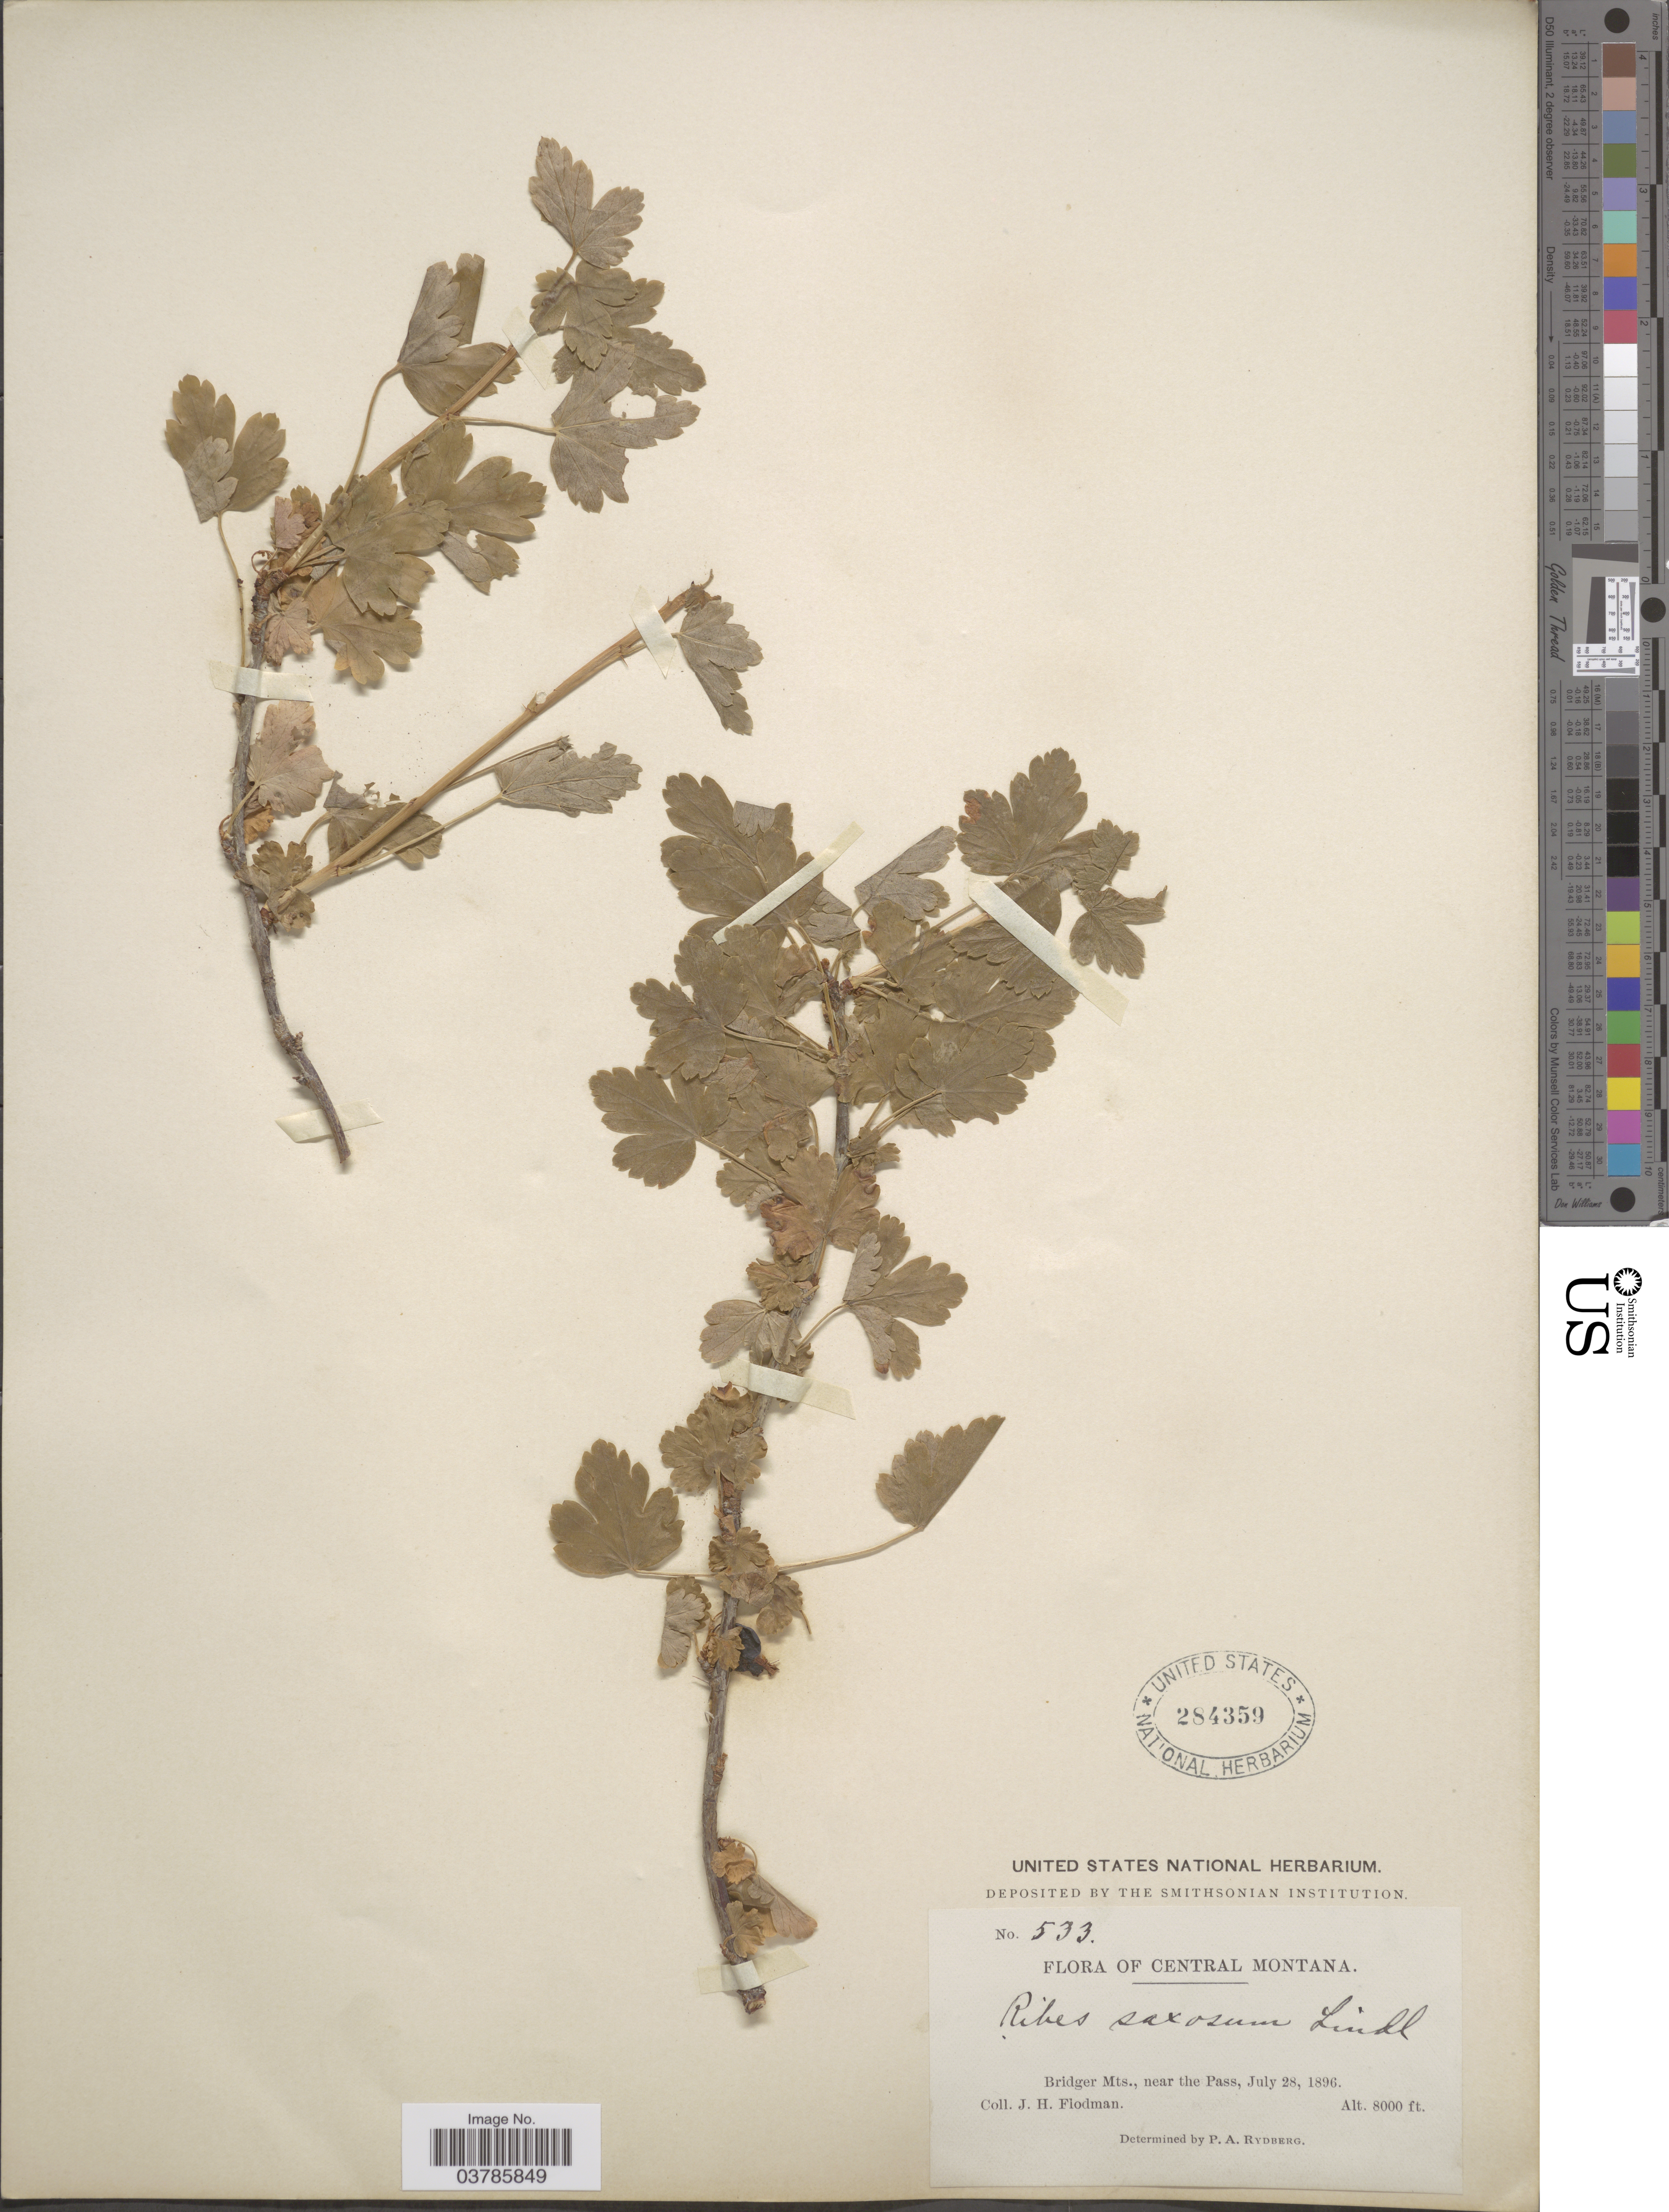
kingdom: Plantae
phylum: Tracheophyta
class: Magnoliopsida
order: Saxifragales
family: Grossulariaceae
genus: Ribes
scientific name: Ribes inerme var. inerme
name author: Rydb.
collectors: J. Flodman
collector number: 533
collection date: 1896-07-28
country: United States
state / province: Montana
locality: Central Montana. Bridger Mts., near the Pass.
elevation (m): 2438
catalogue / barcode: US 284359